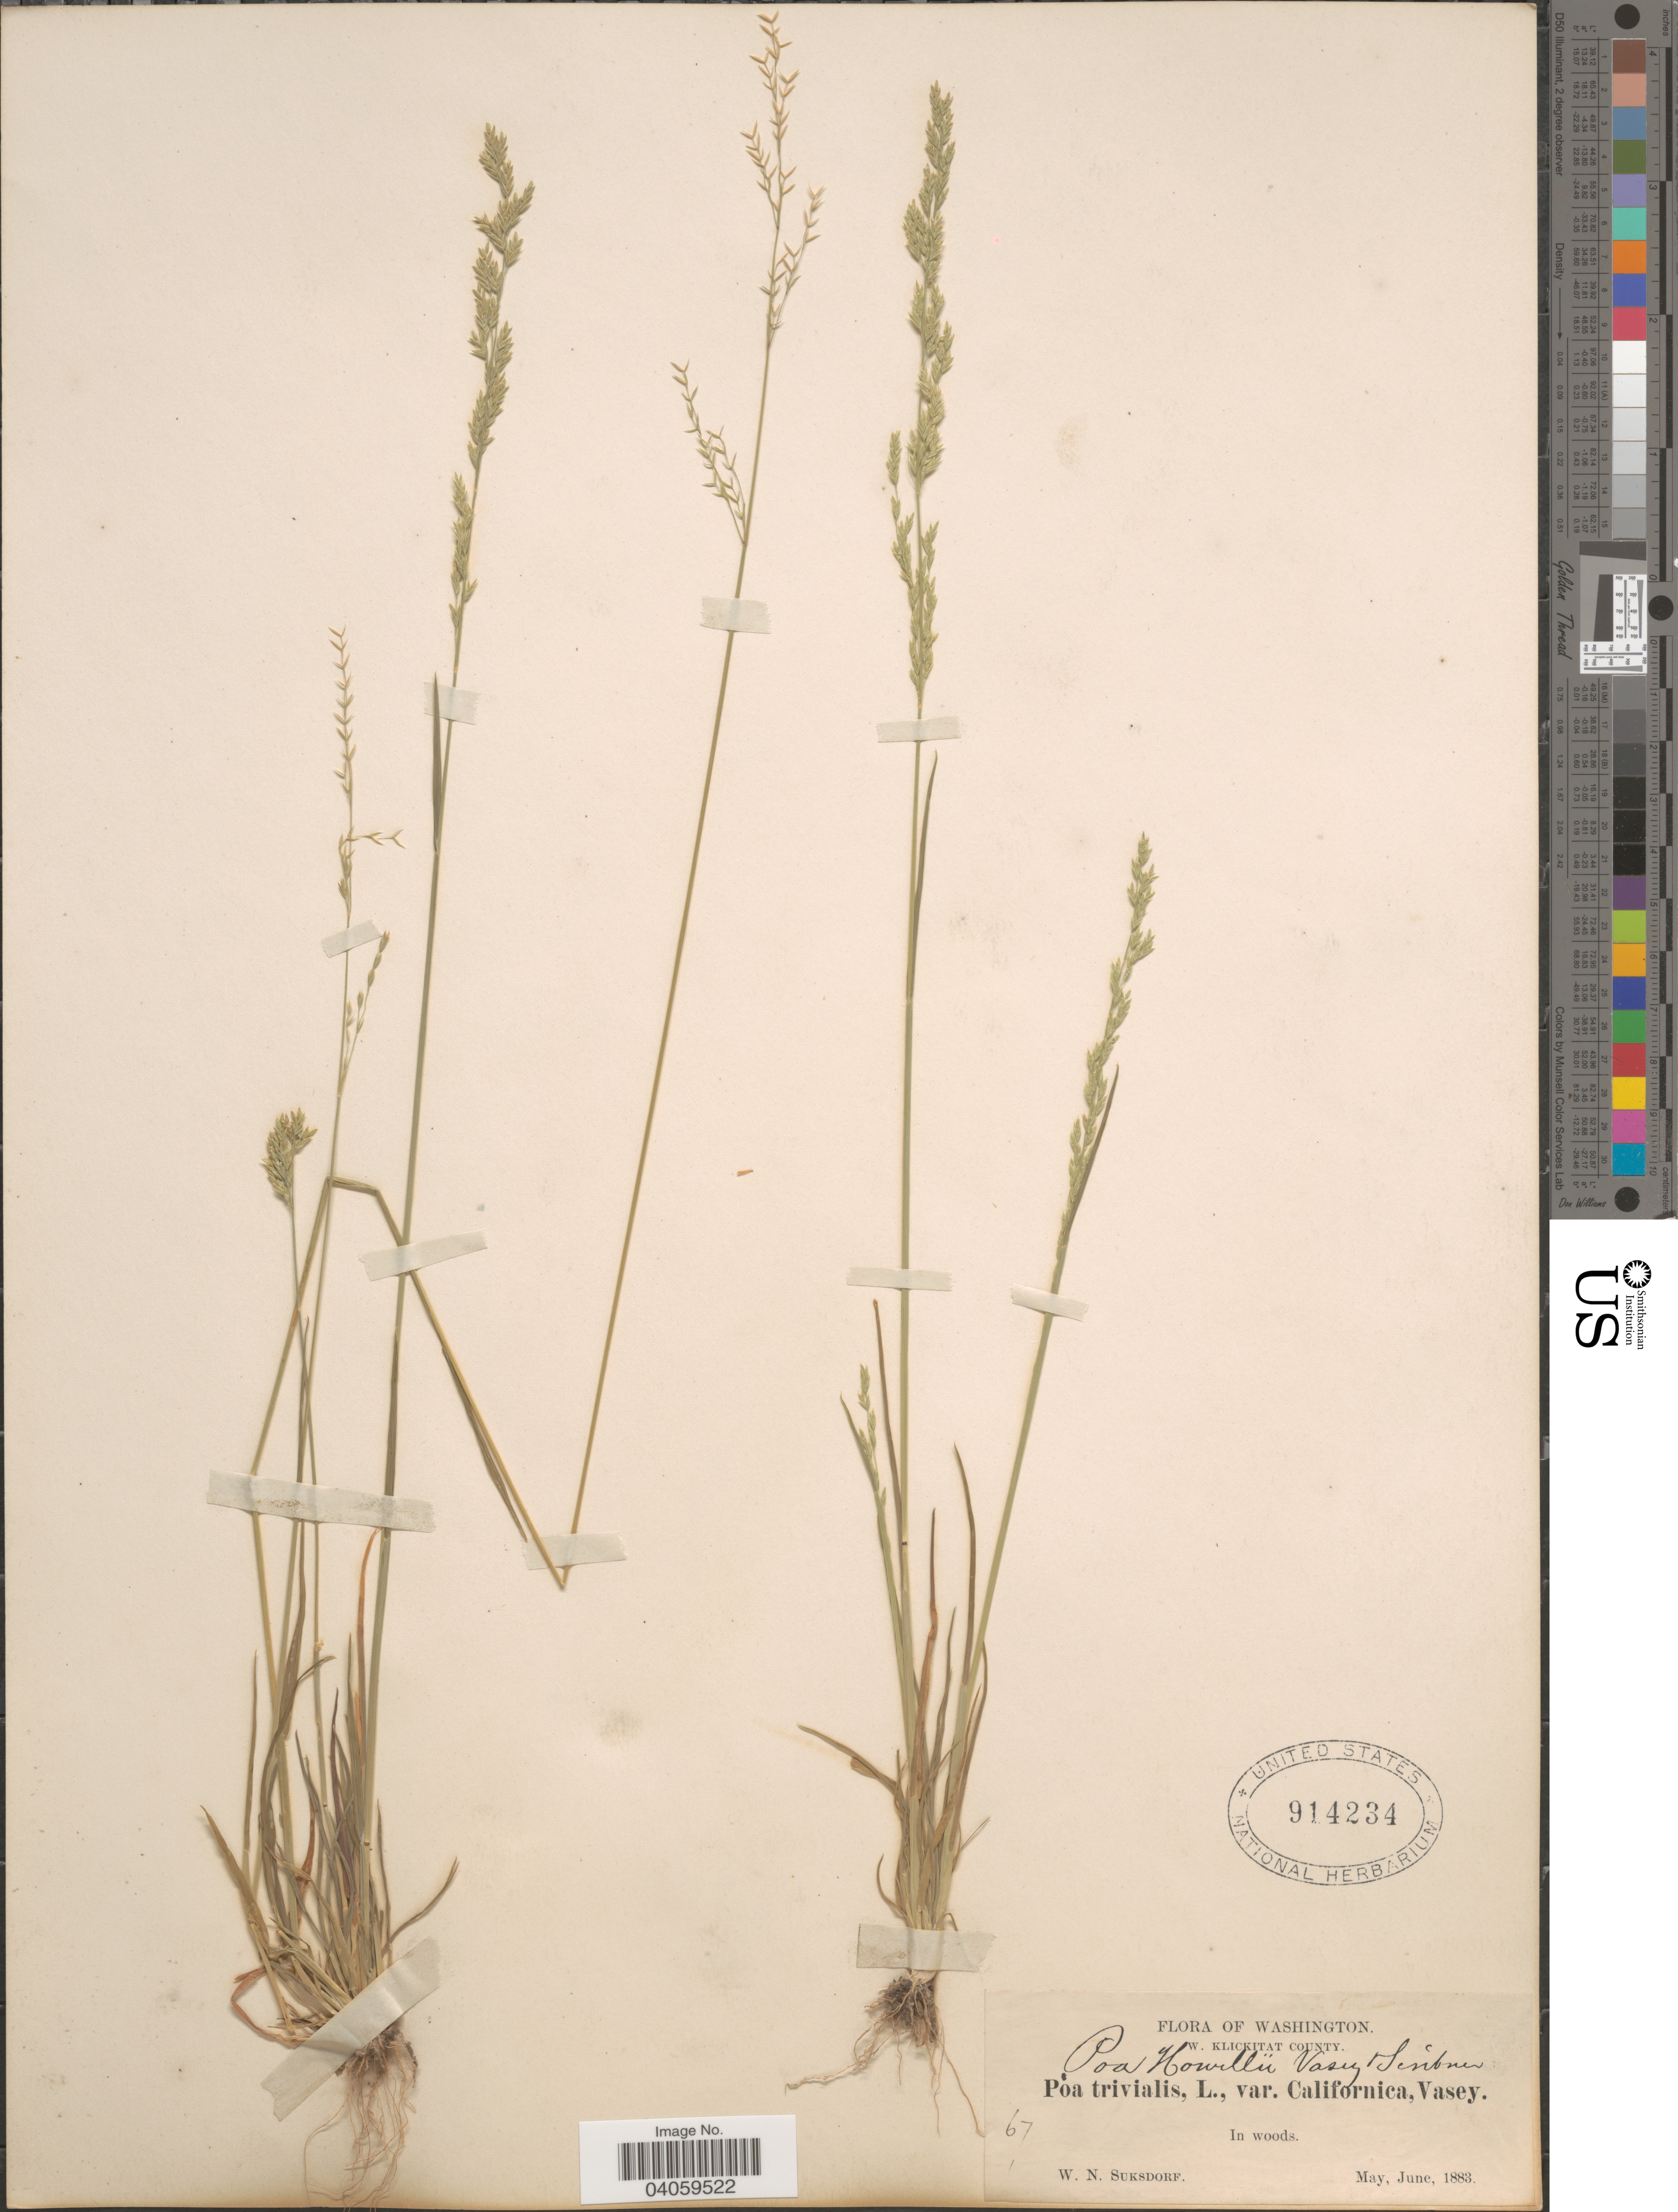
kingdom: Plantae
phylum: Tracheophyta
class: Liliopsida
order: Poales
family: Poaceae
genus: Poa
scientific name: Poa howellii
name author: Vasey & Scribn.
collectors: W. N. Suksdorf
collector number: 67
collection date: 1883-05/1883-06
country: United States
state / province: Washington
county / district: Klickitat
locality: W. Klickitat County.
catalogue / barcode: US 914234